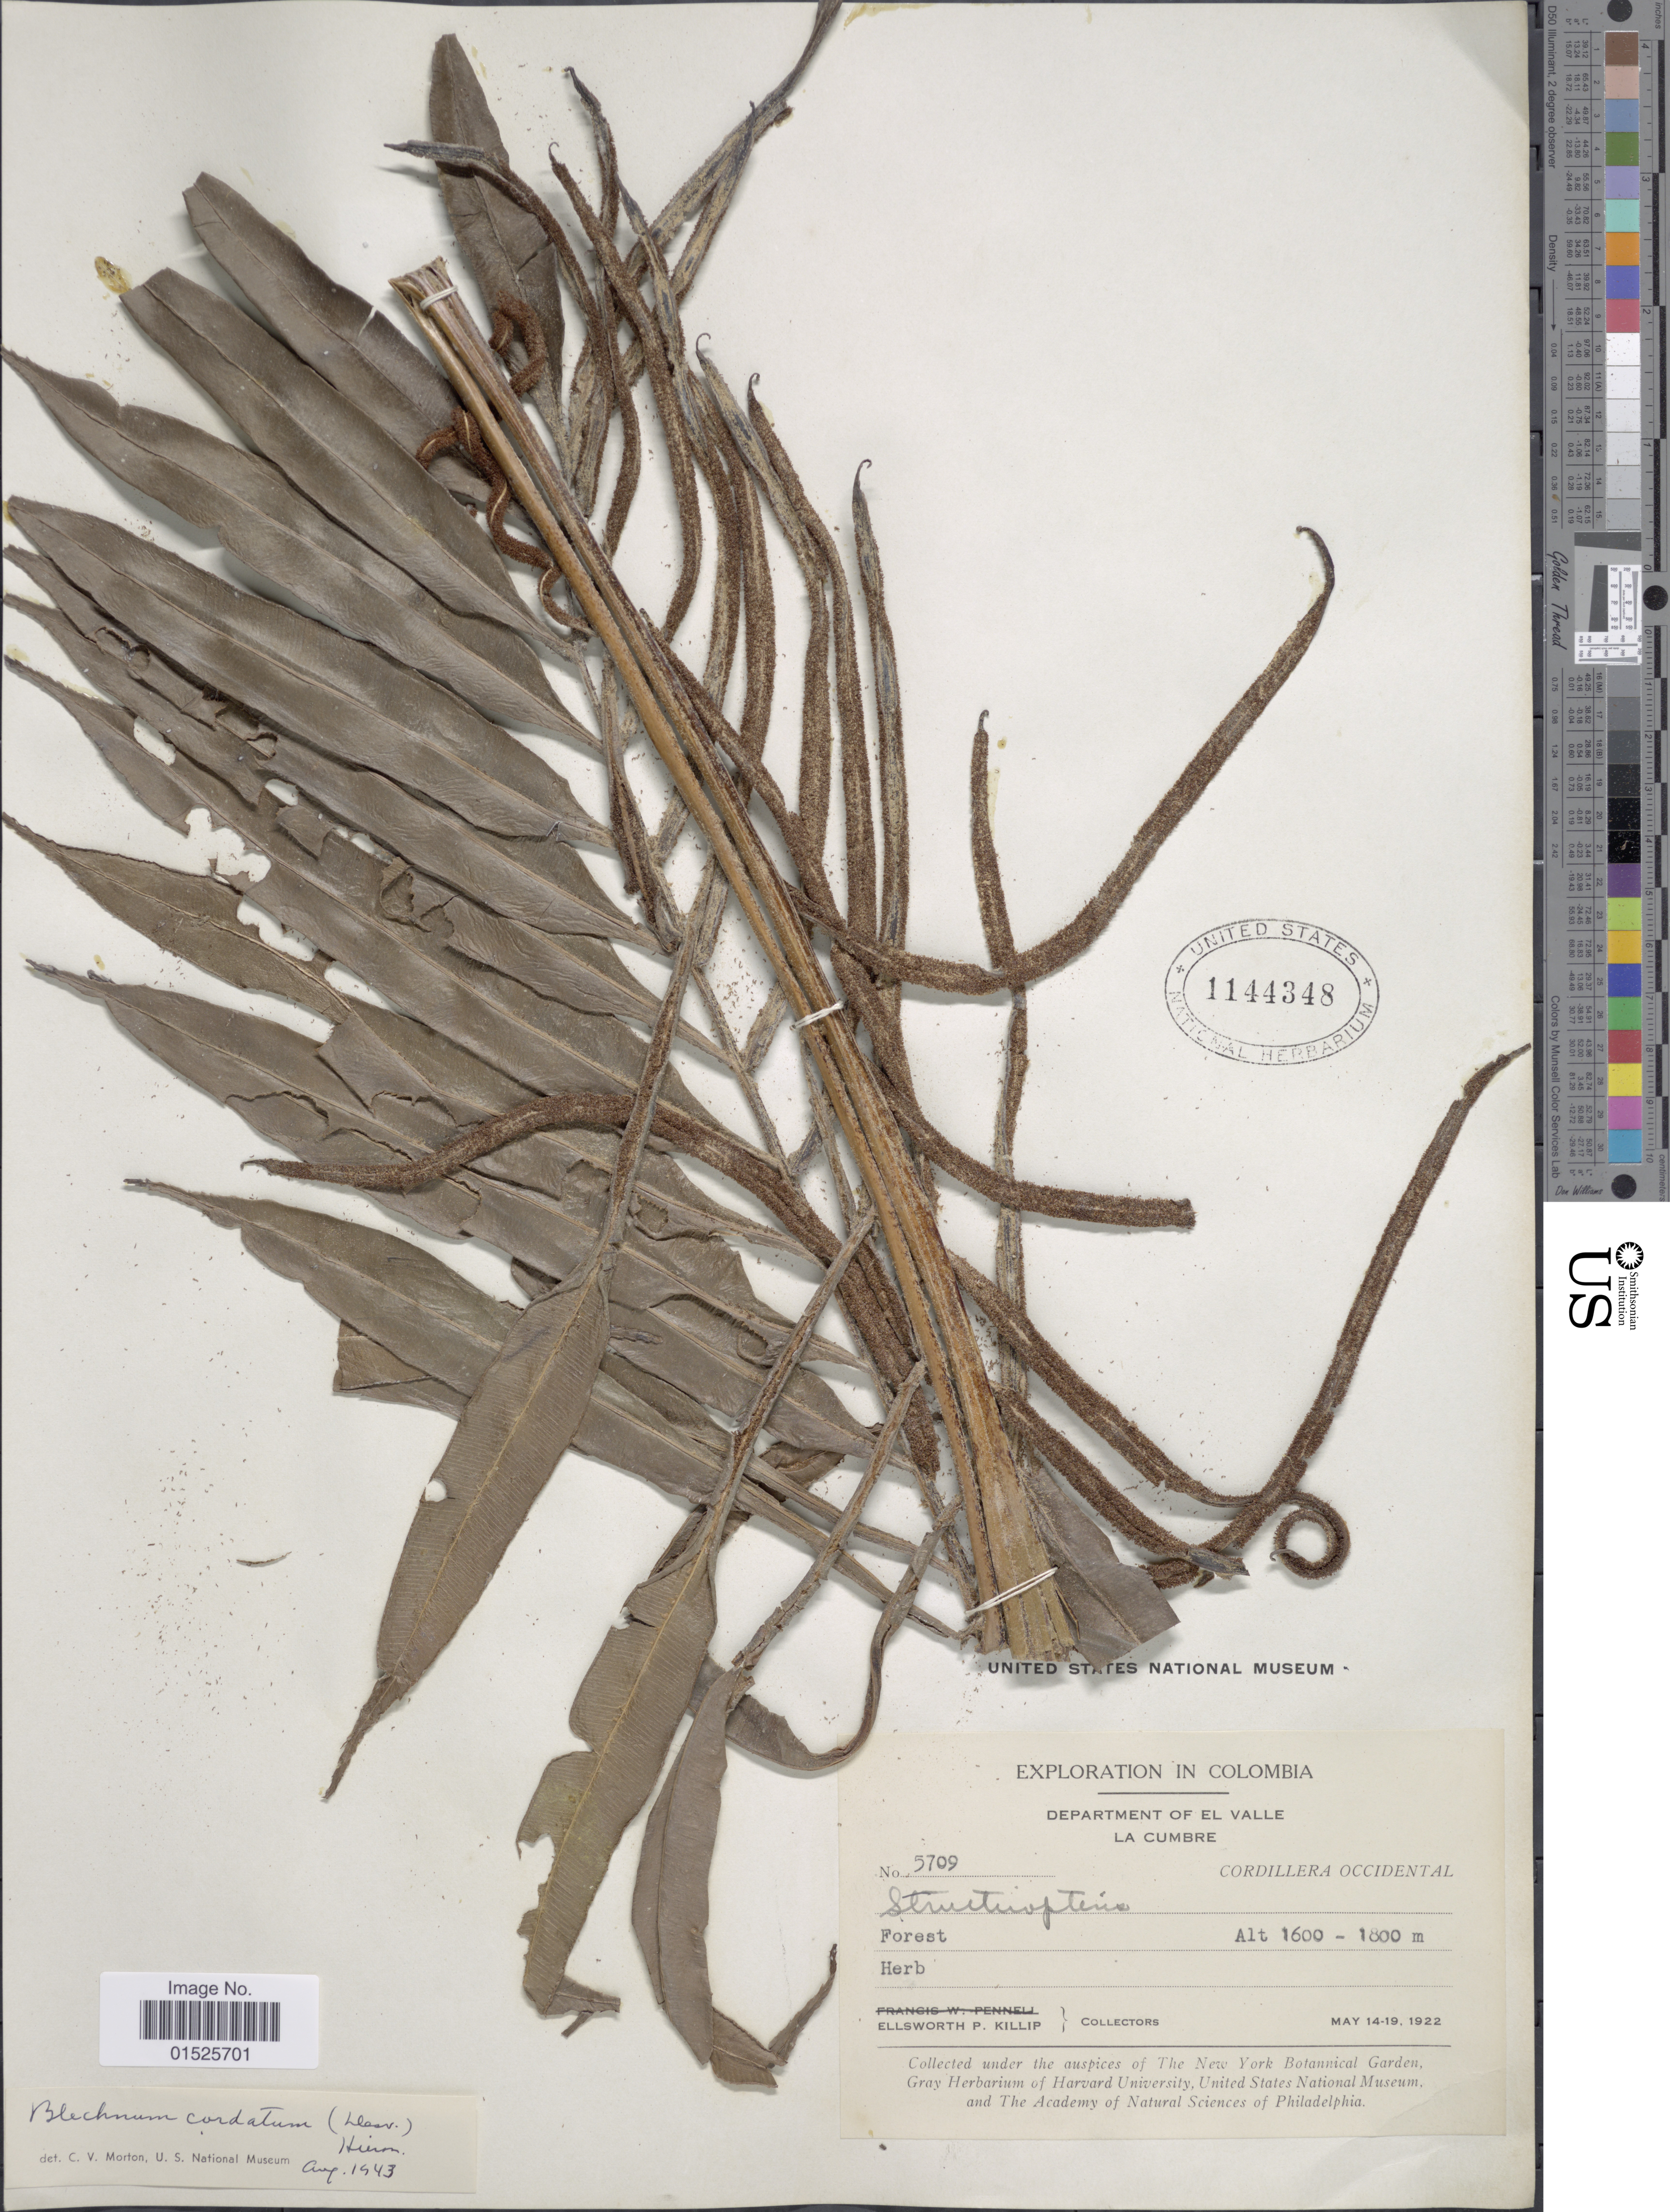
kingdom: Plantae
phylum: Tracheophyta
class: Polypodiopsida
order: Polypodiales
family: Blechnaceae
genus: Blechnum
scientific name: Blechnum cordatum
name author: (Desv.) Hieron.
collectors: E. P. Killip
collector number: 5709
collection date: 1922-05-14/1922-05-19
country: Colombia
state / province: Valle del Cauca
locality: Department of El Valle. La Cumbre. Cordillera Occidental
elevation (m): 1600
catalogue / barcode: US 1144348